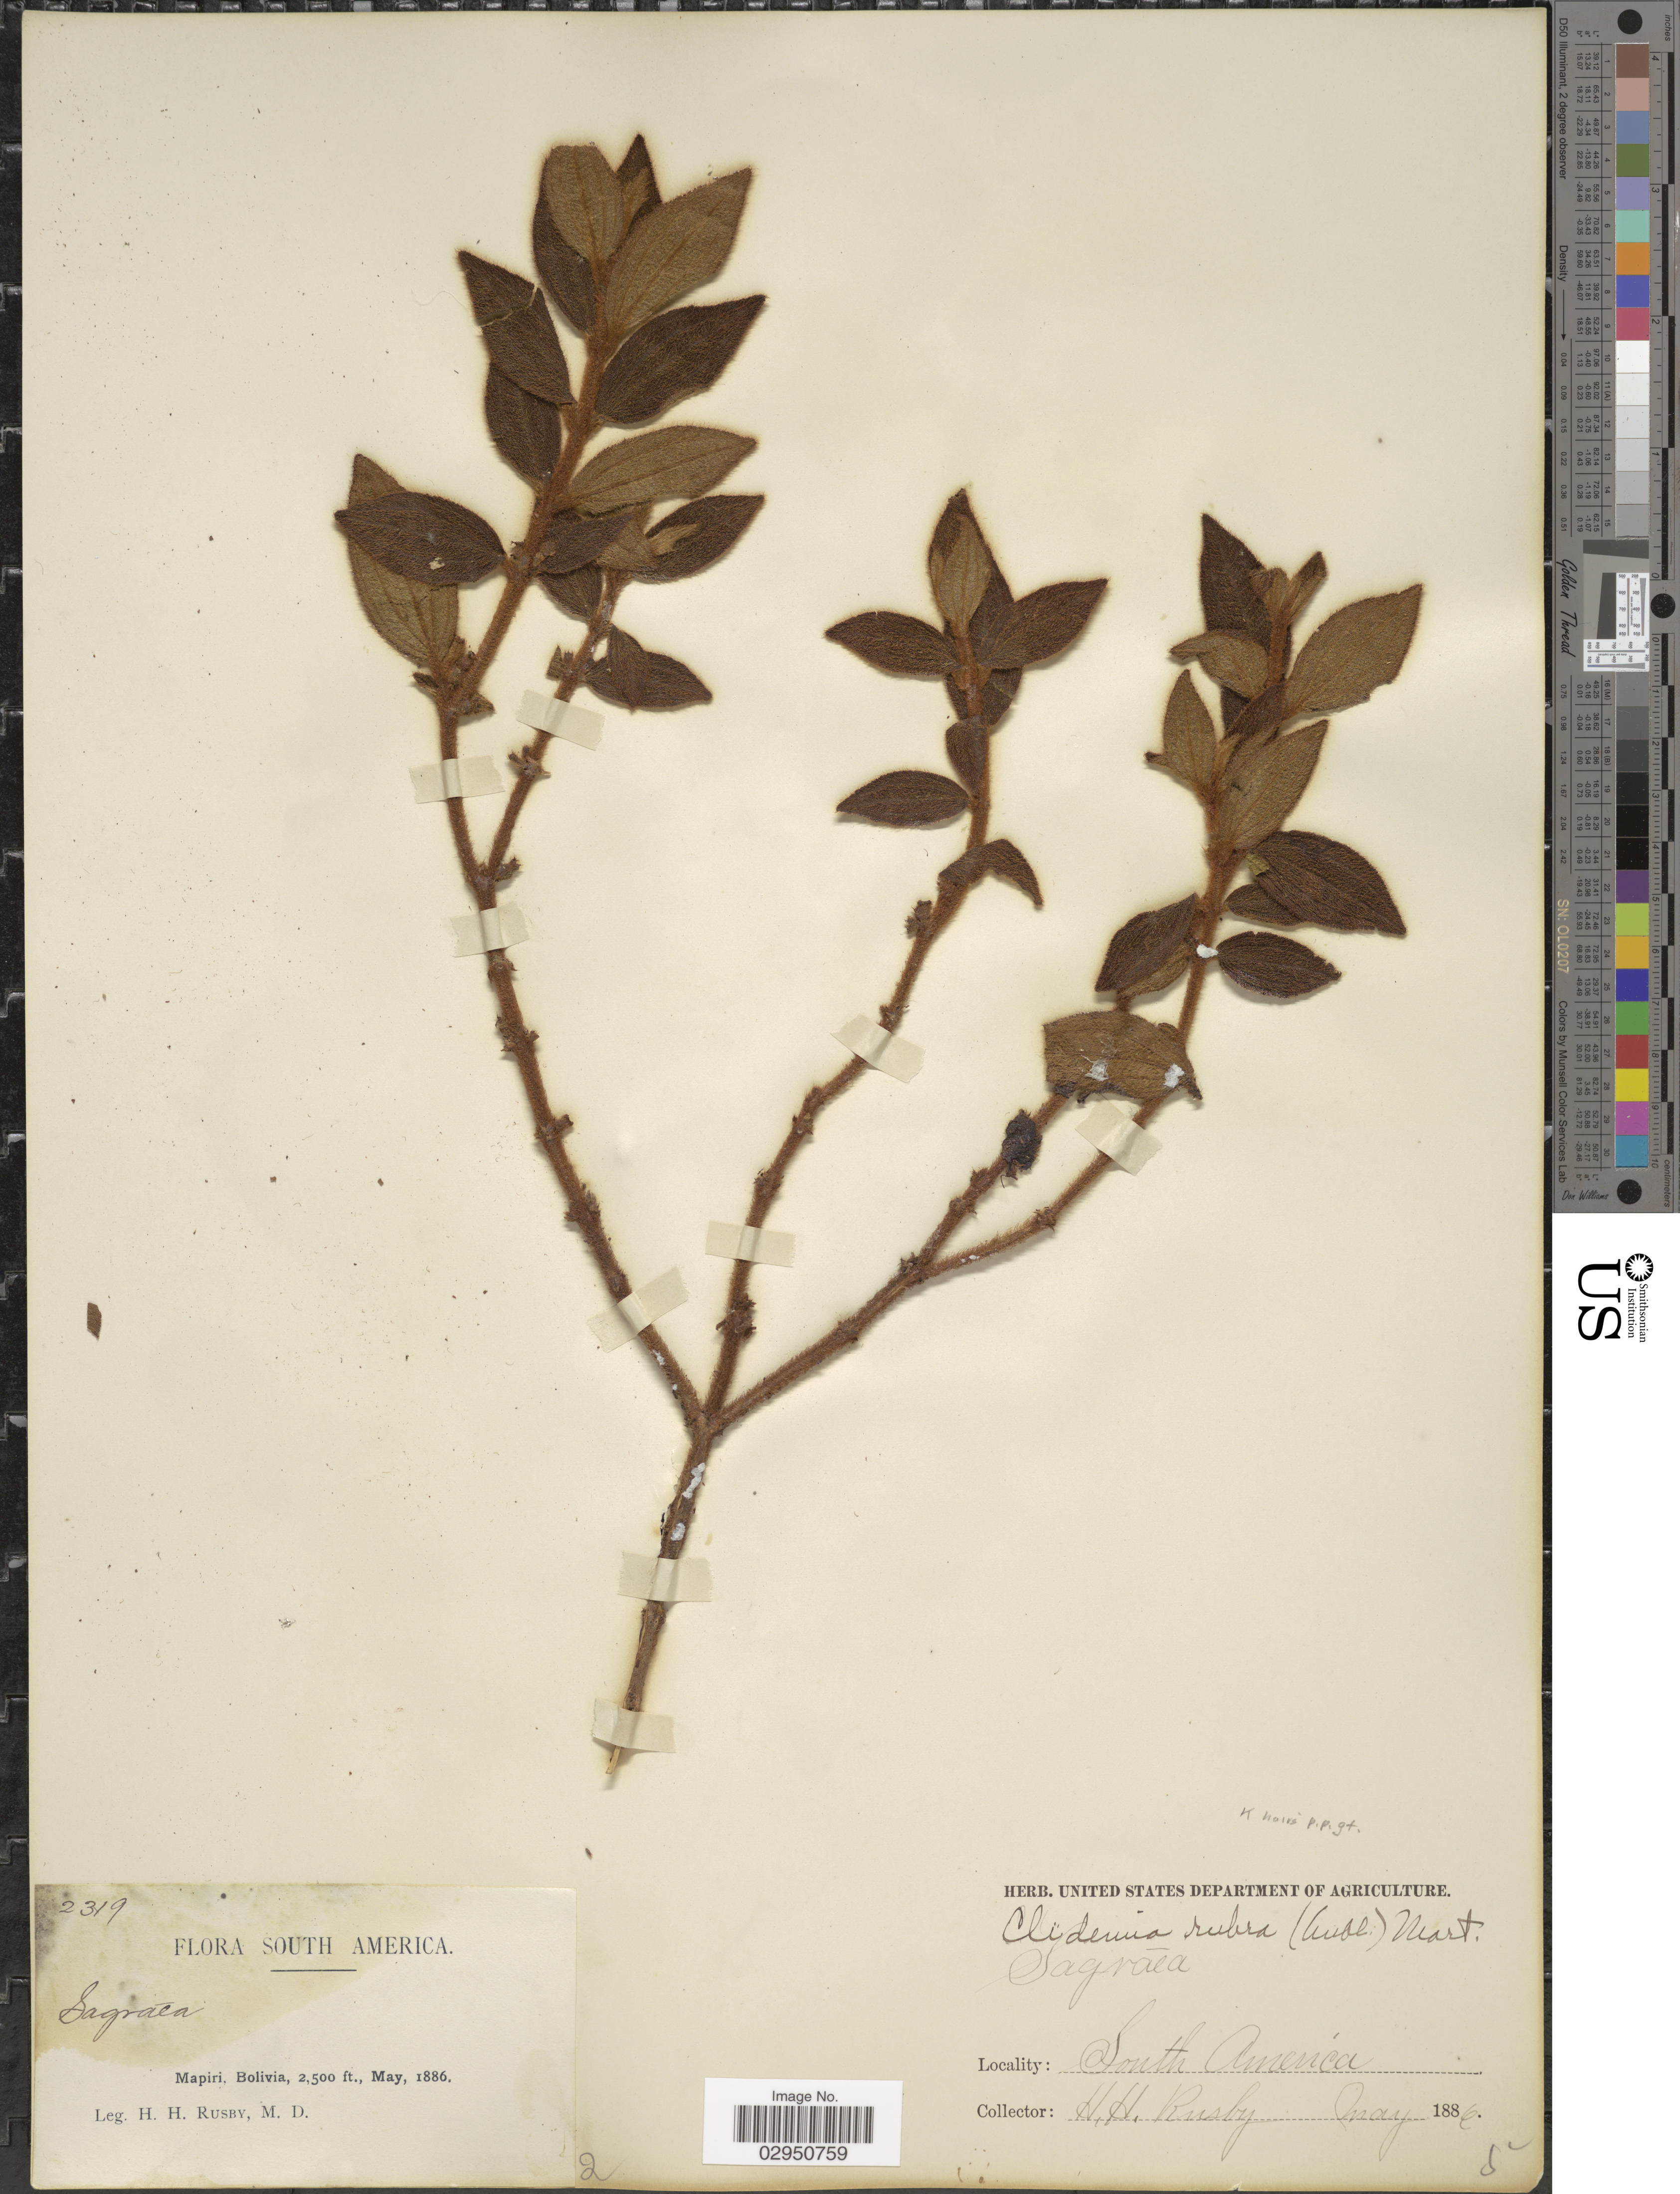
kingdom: Plantae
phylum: Tracheophyta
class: Magnoliopsida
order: Myrtales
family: Melastomataceae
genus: Clidemia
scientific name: Clidemia rubra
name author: (Aubl.) Mart.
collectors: H. H. Rusby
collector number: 2319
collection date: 1886-05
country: Bolivia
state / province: La Páz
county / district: Larecaja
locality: Mapiri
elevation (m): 762